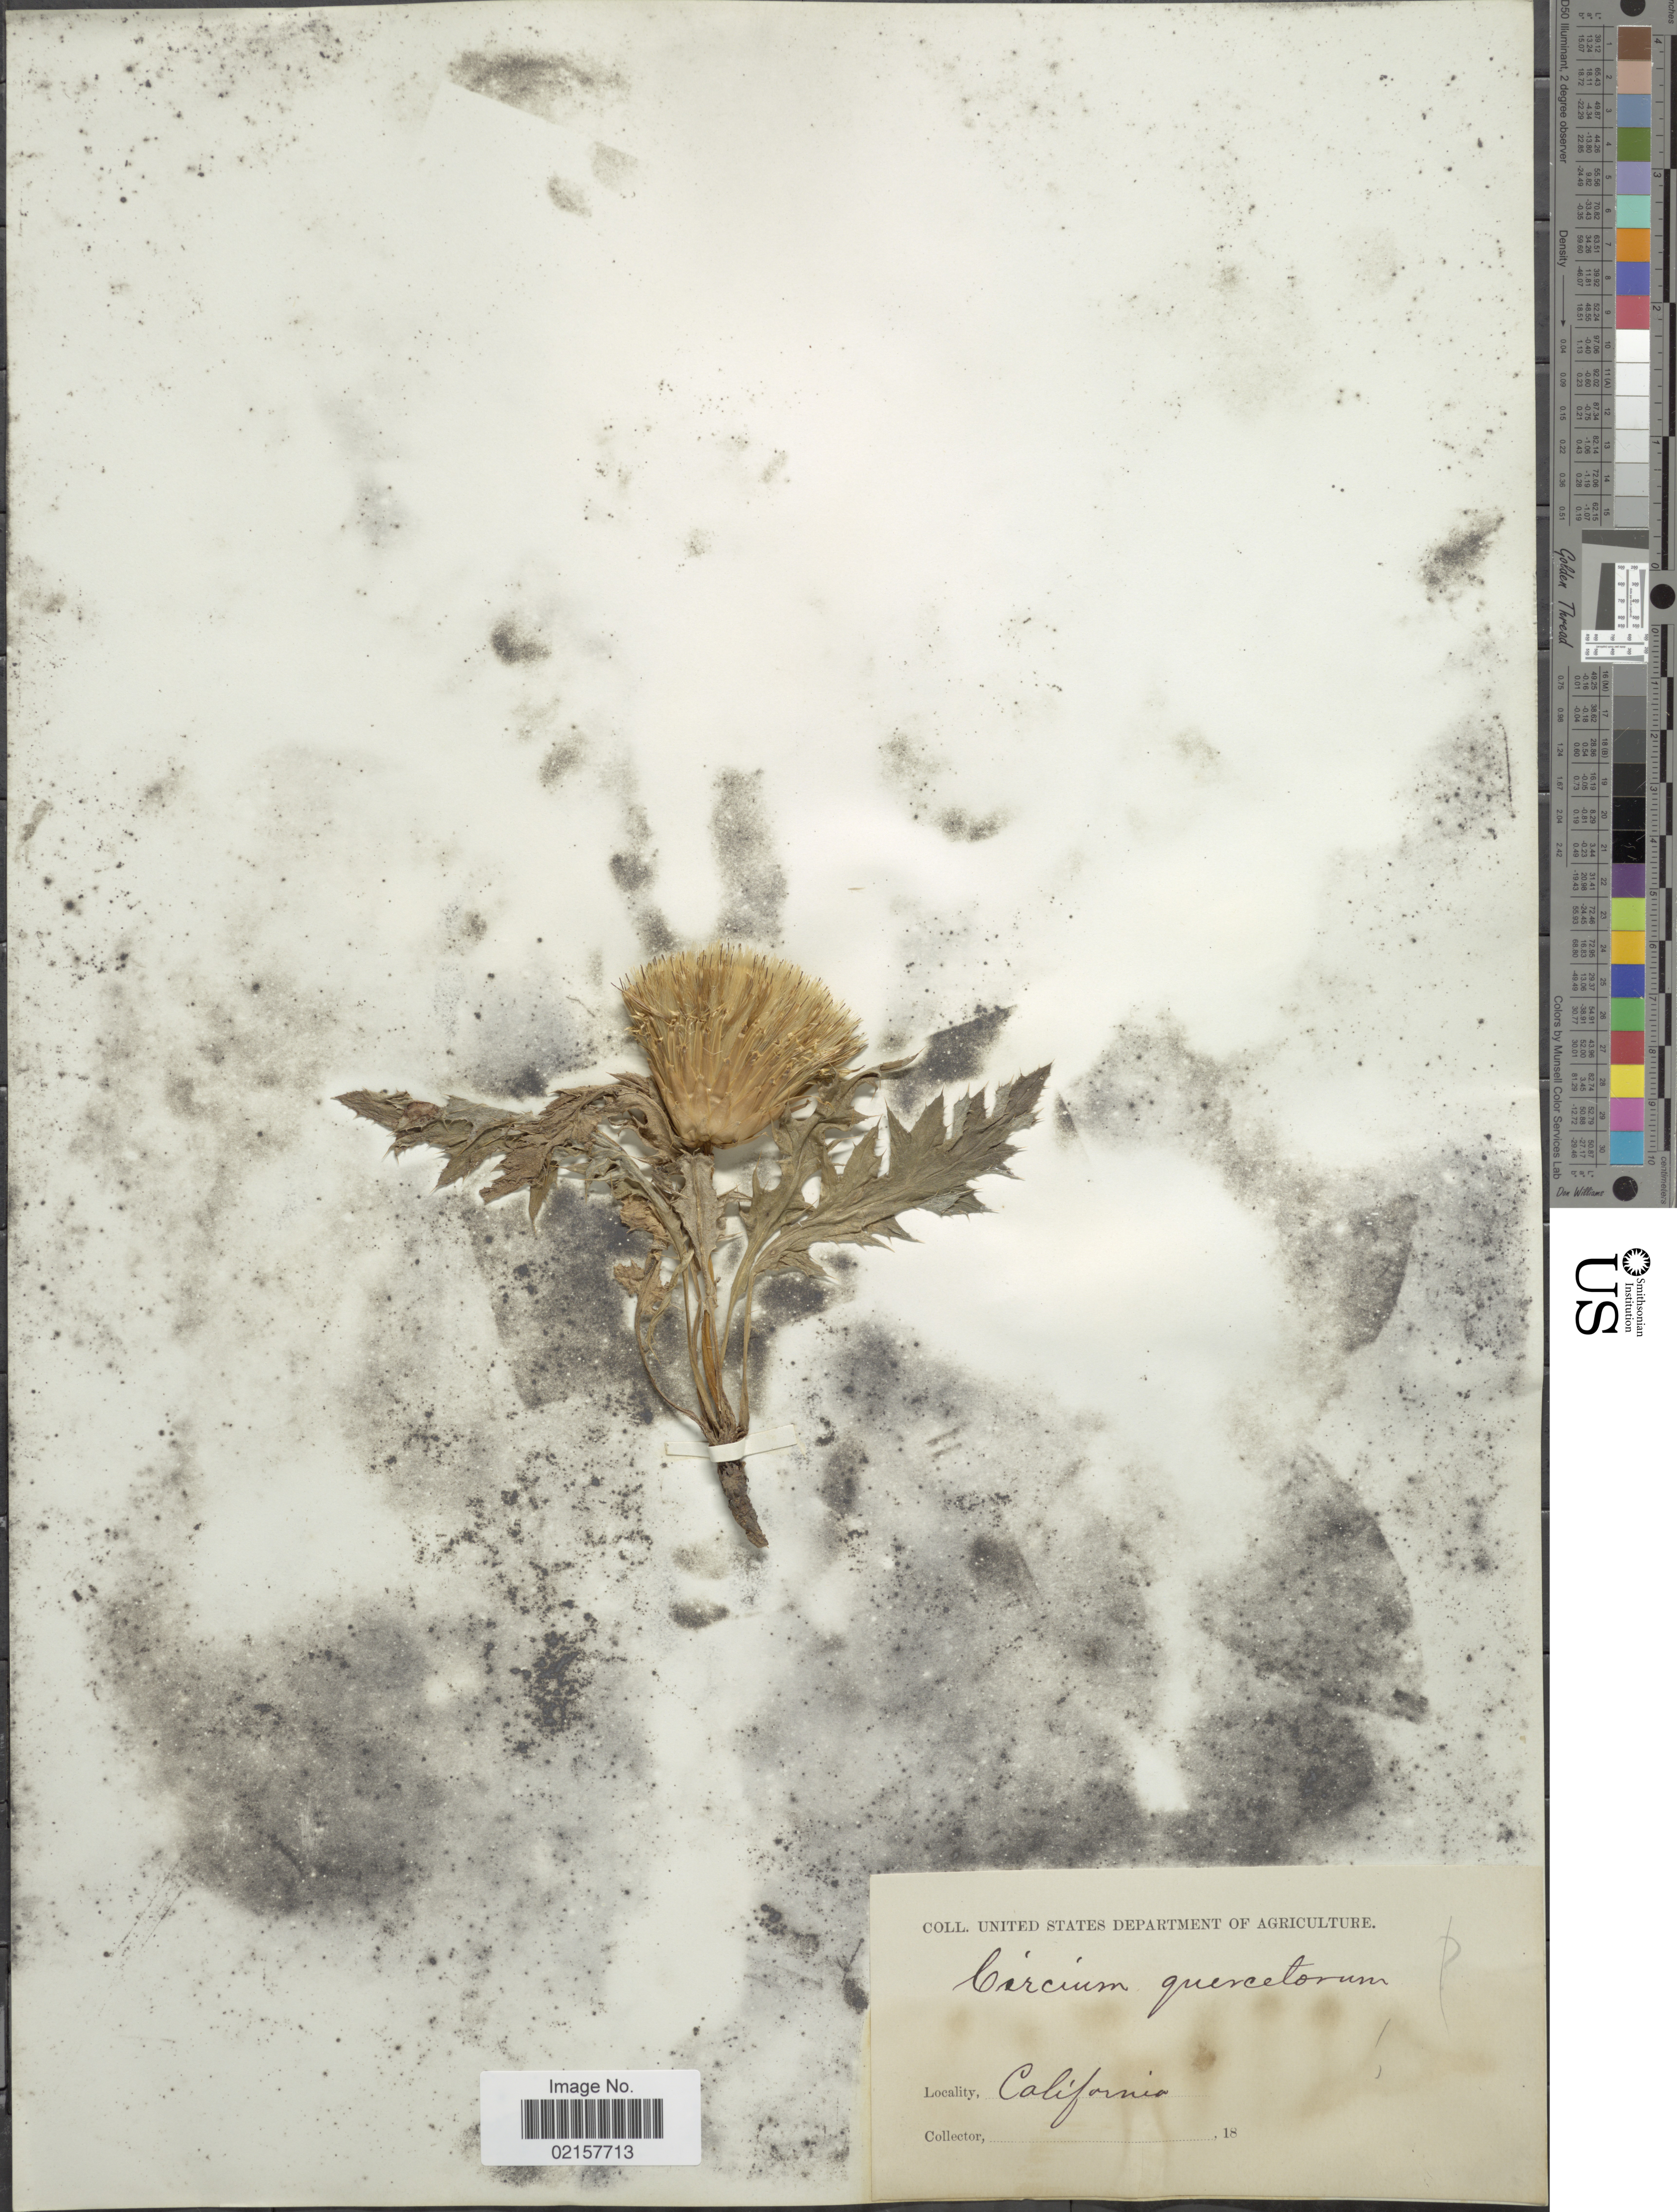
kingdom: Plantae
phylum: Tracheophyta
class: Magnoliopsida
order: Asterales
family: Asteraceae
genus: Cirsium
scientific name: Cirsium quercetorum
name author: (A. Gray) Jeps.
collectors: ex herb. U. S. Department of Agriculture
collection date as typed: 18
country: United States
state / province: California